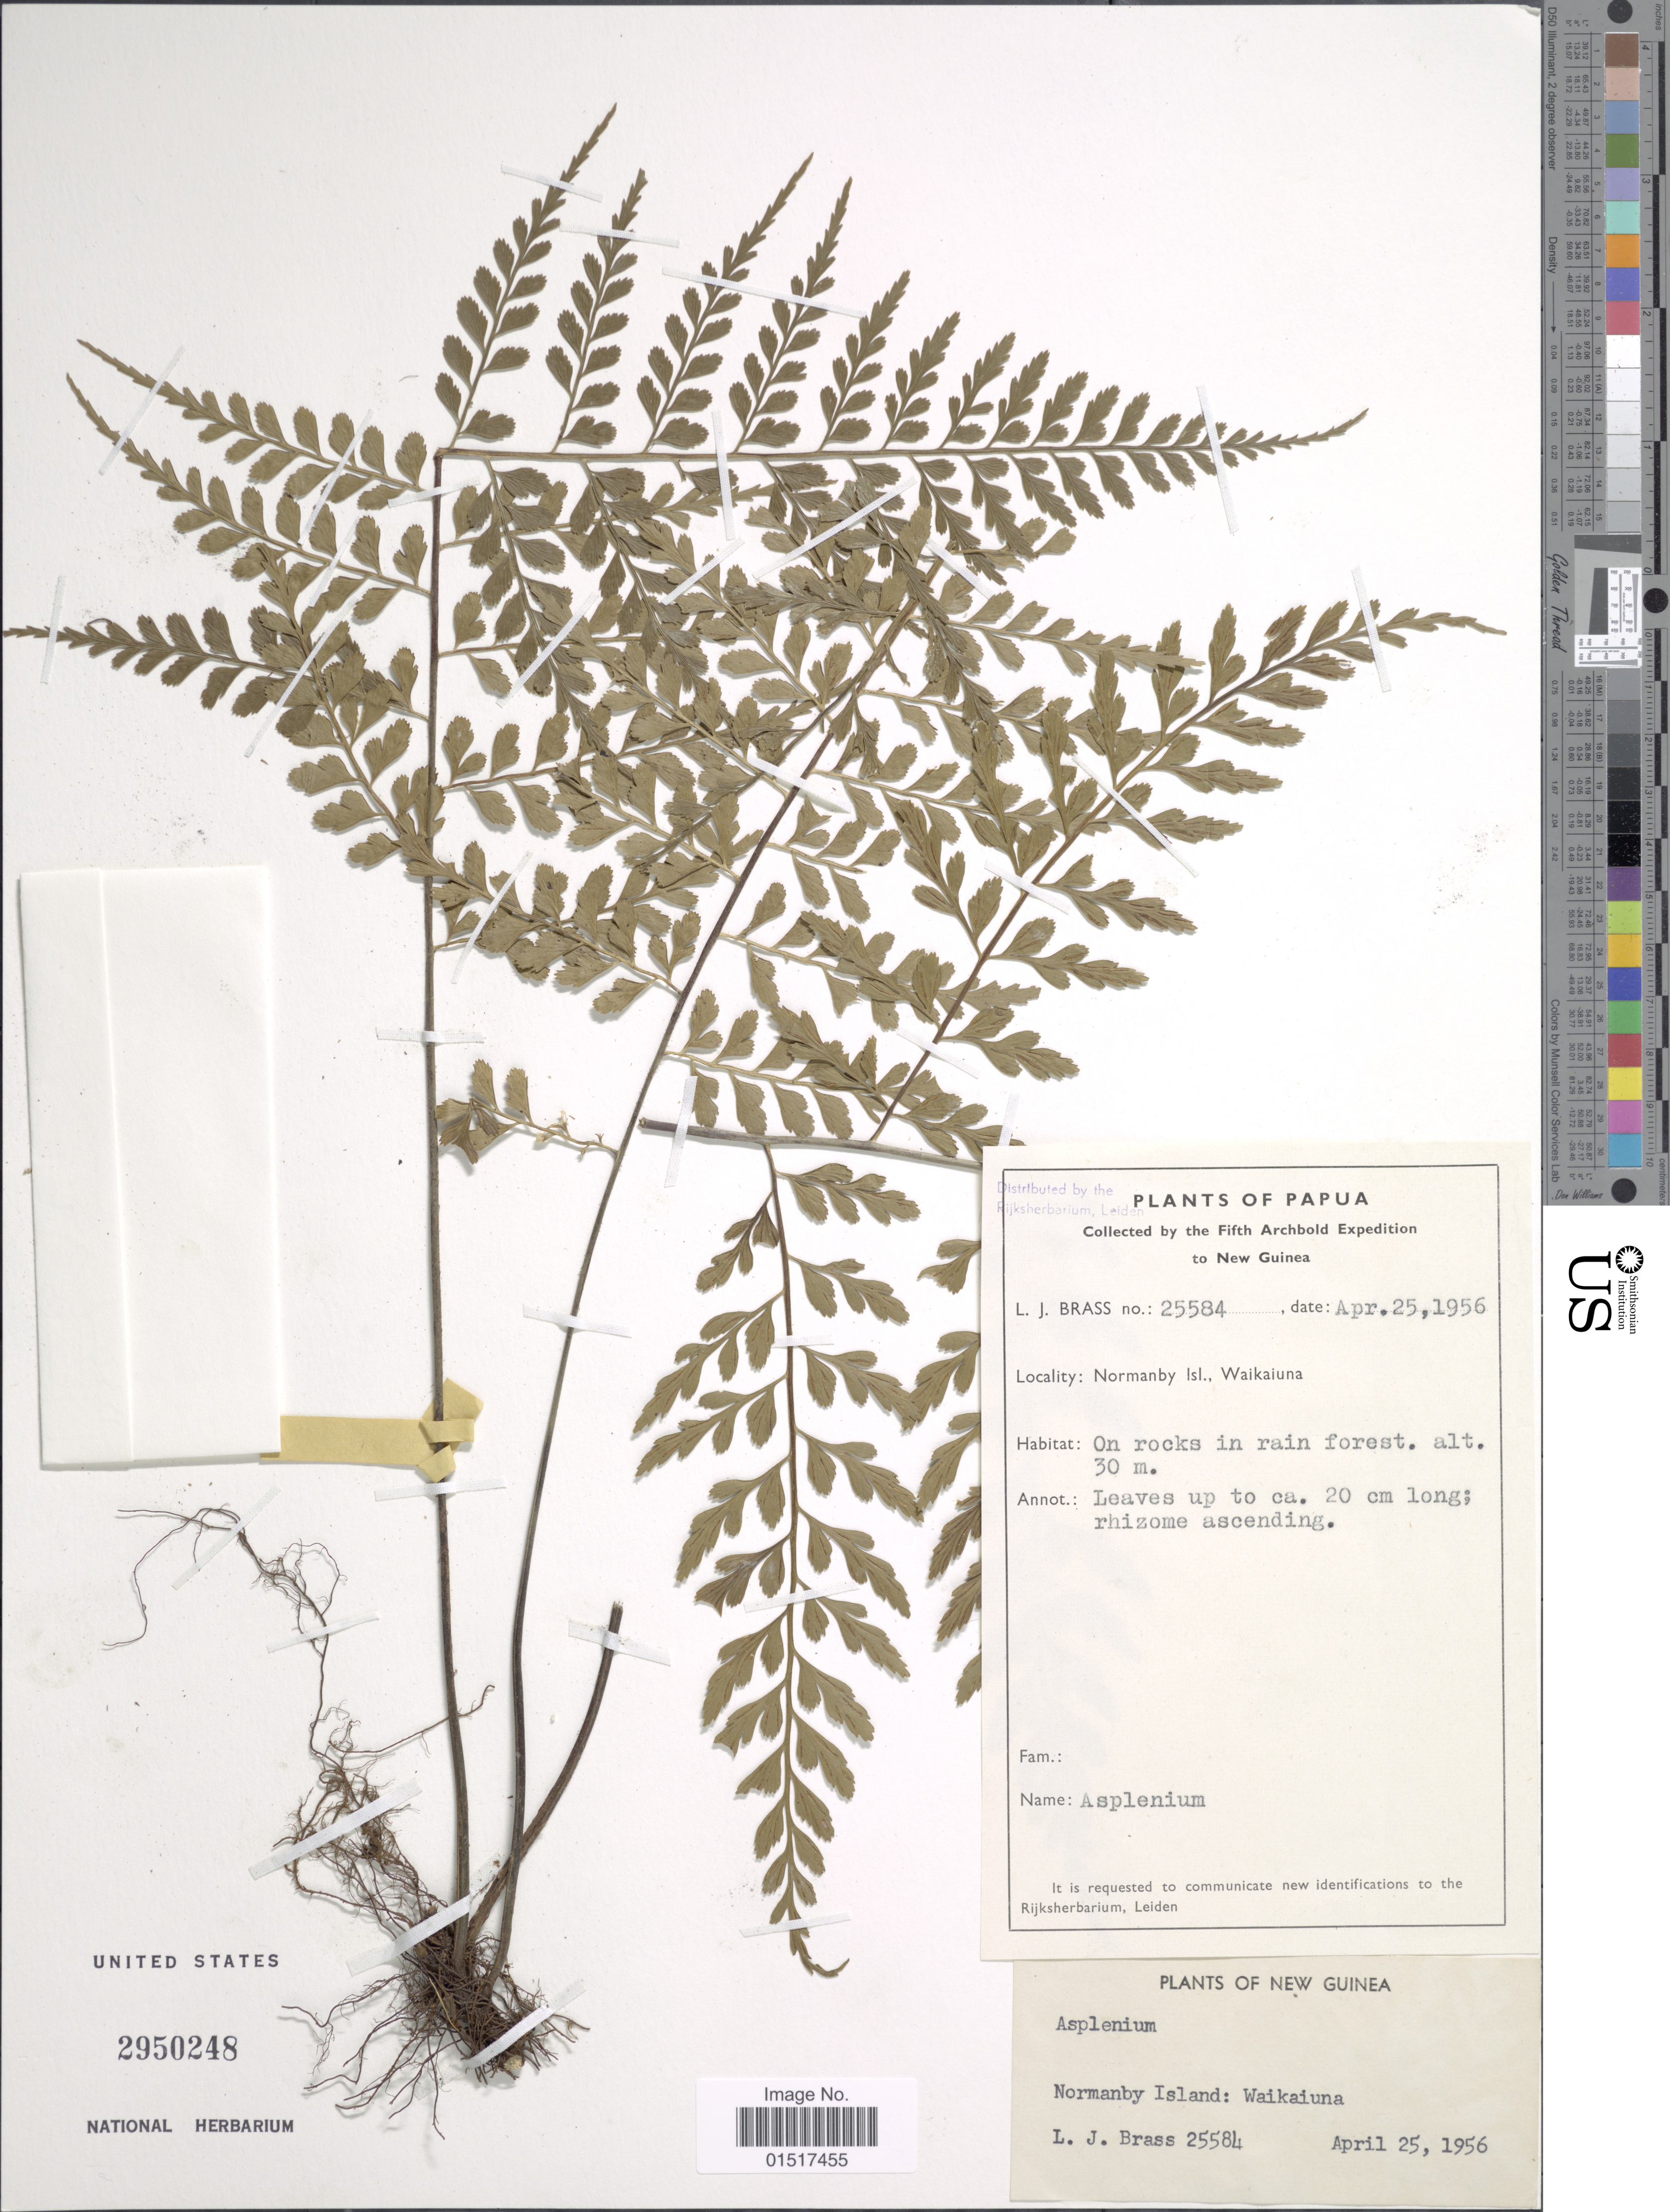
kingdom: Plantae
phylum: Tracheophyta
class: Polypodiopsida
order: Polypodiales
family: Aspleniaceae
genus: Asplenium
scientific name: Asplenium sp.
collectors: L. J. Brass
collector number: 25584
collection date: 1956-04-25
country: Papua New Guinea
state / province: Milne Bay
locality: New Guinea. Papua. Normanby Island; Waikaiuna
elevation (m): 30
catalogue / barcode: US 2950248